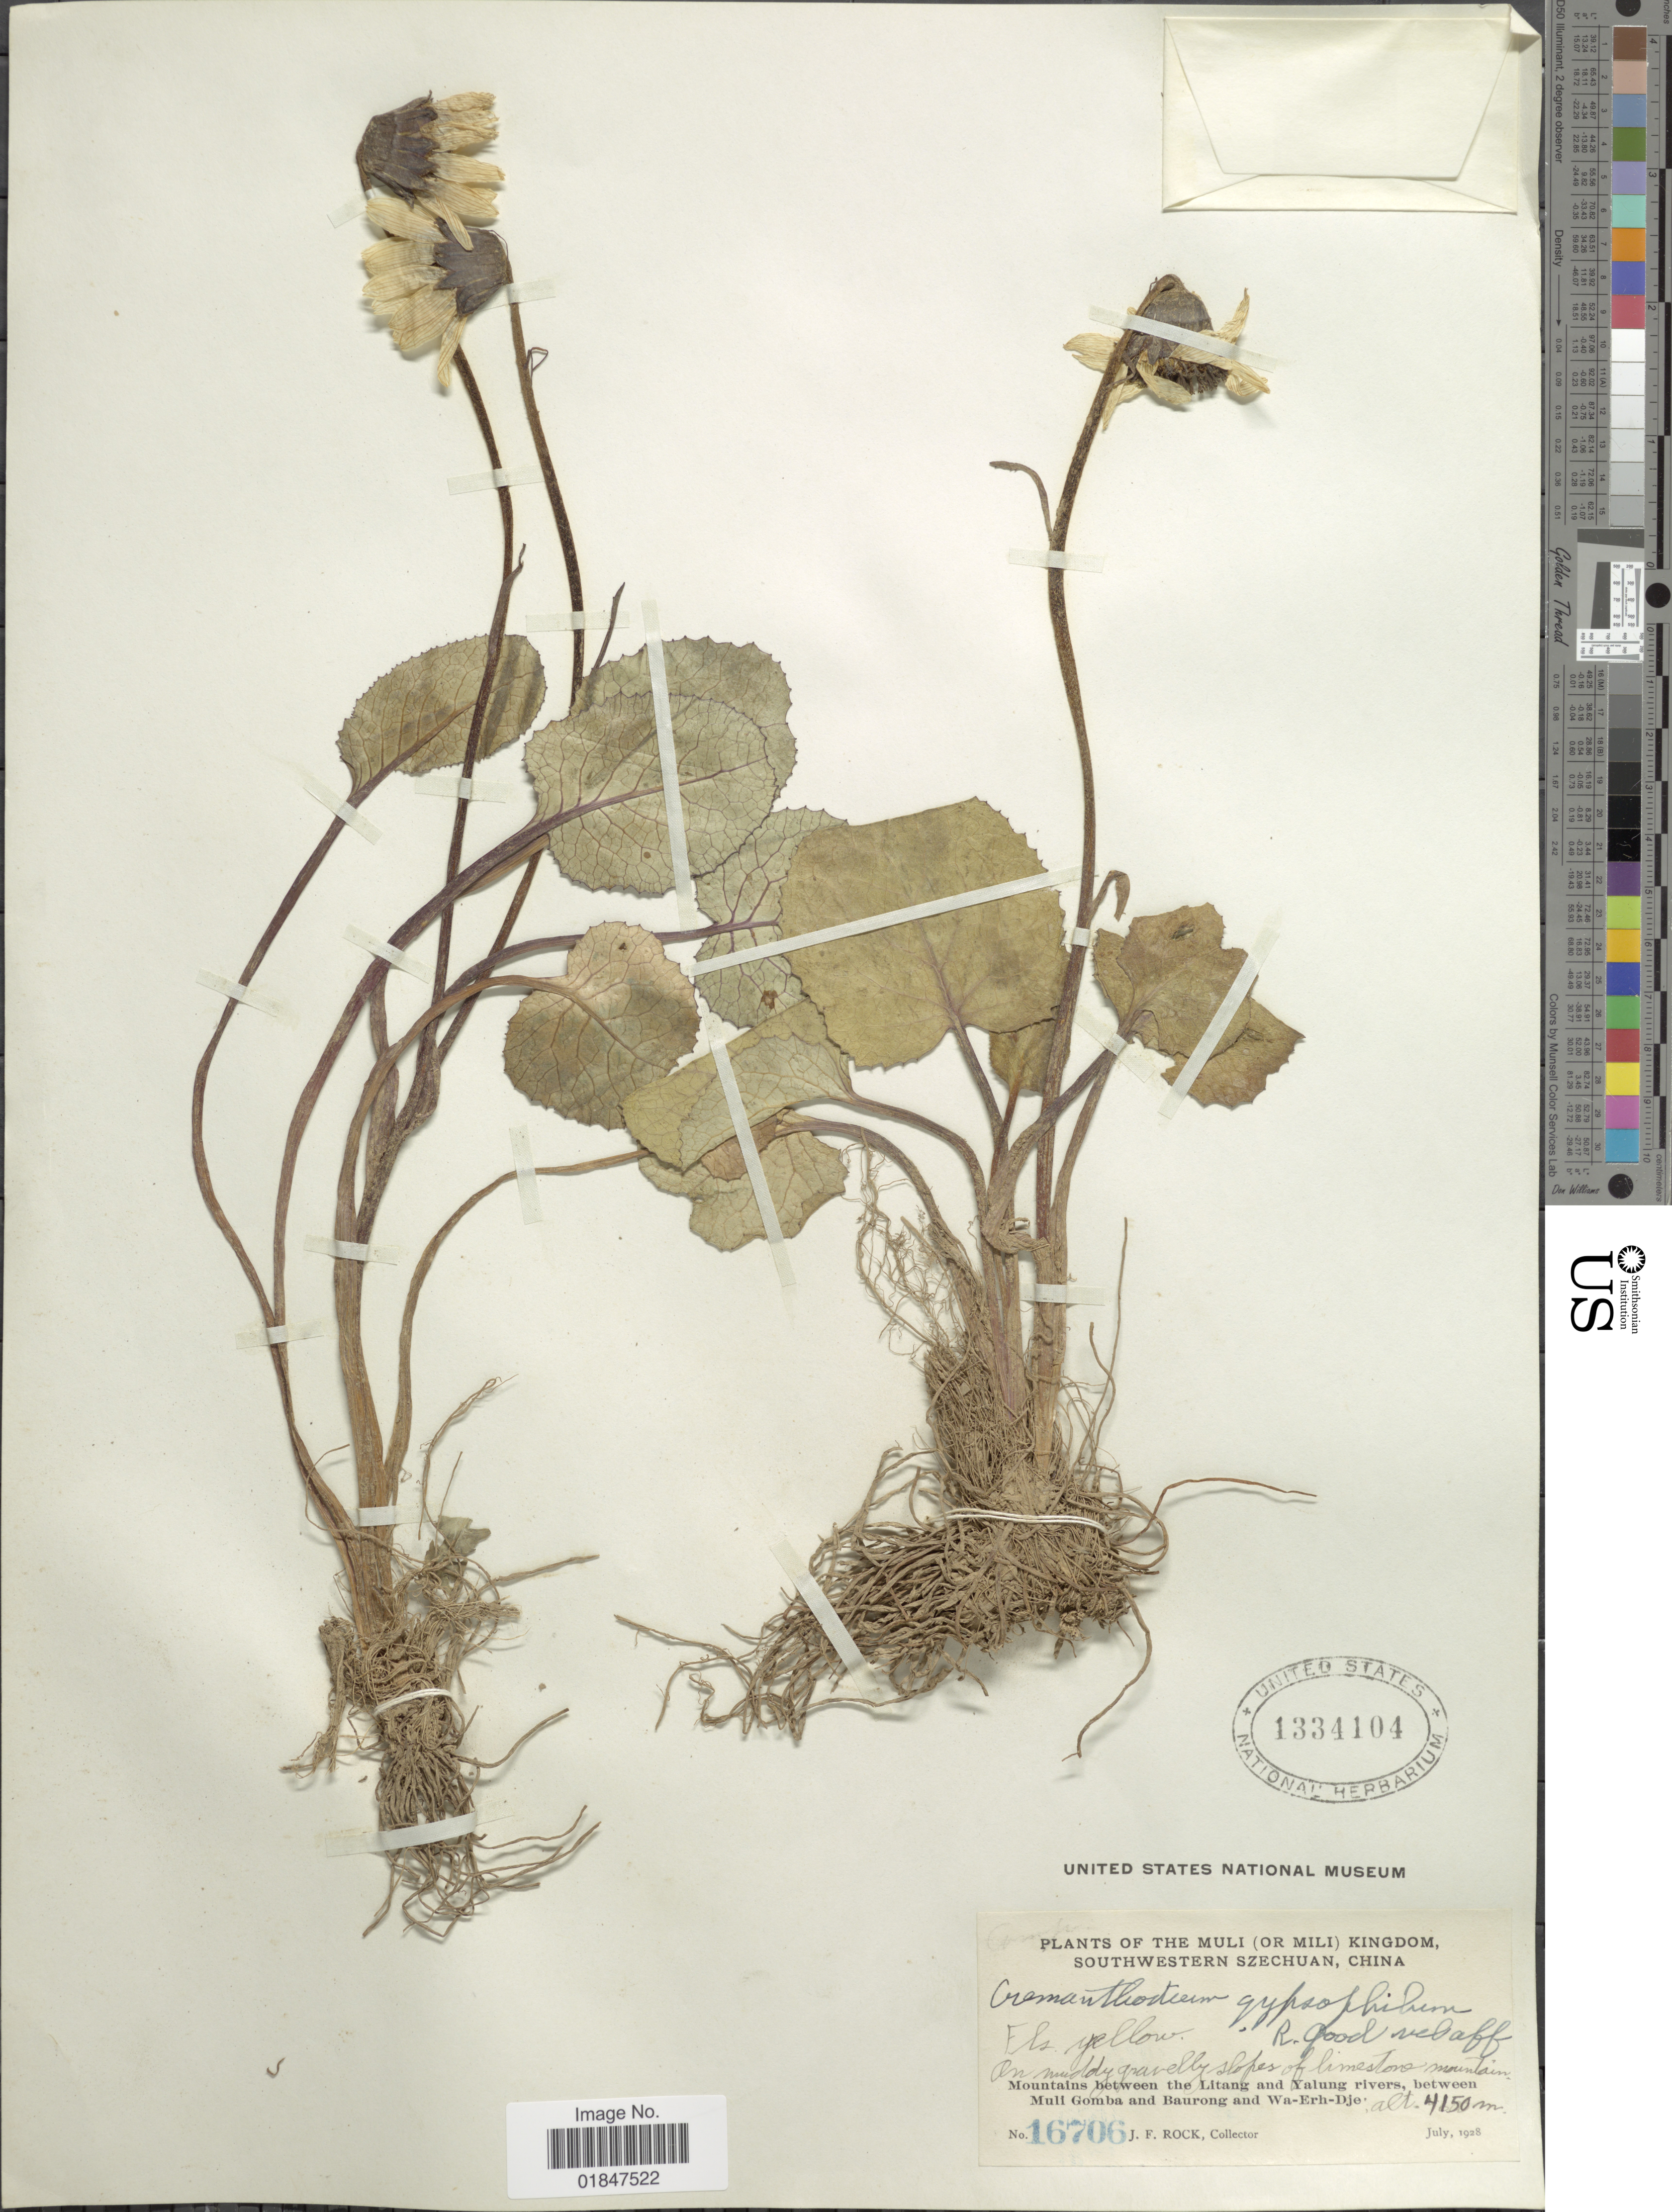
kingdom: Plantae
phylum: Tracheophyta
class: Magnoliopsida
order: Asterales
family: Asteraceae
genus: Cremanthodium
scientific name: Cremanthodium principis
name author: (Franch.) R.D. Good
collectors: J. Rock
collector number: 16706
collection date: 1928-07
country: China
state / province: Sichuan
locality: The Muli (or Mili) Kingdon, Southwestern Szechuan, Mountains between the Litang and Yalung rivers, between Muli Gomba and Baurong and Wa-Erh-Dje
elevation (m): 4150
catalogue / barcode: US 1334104